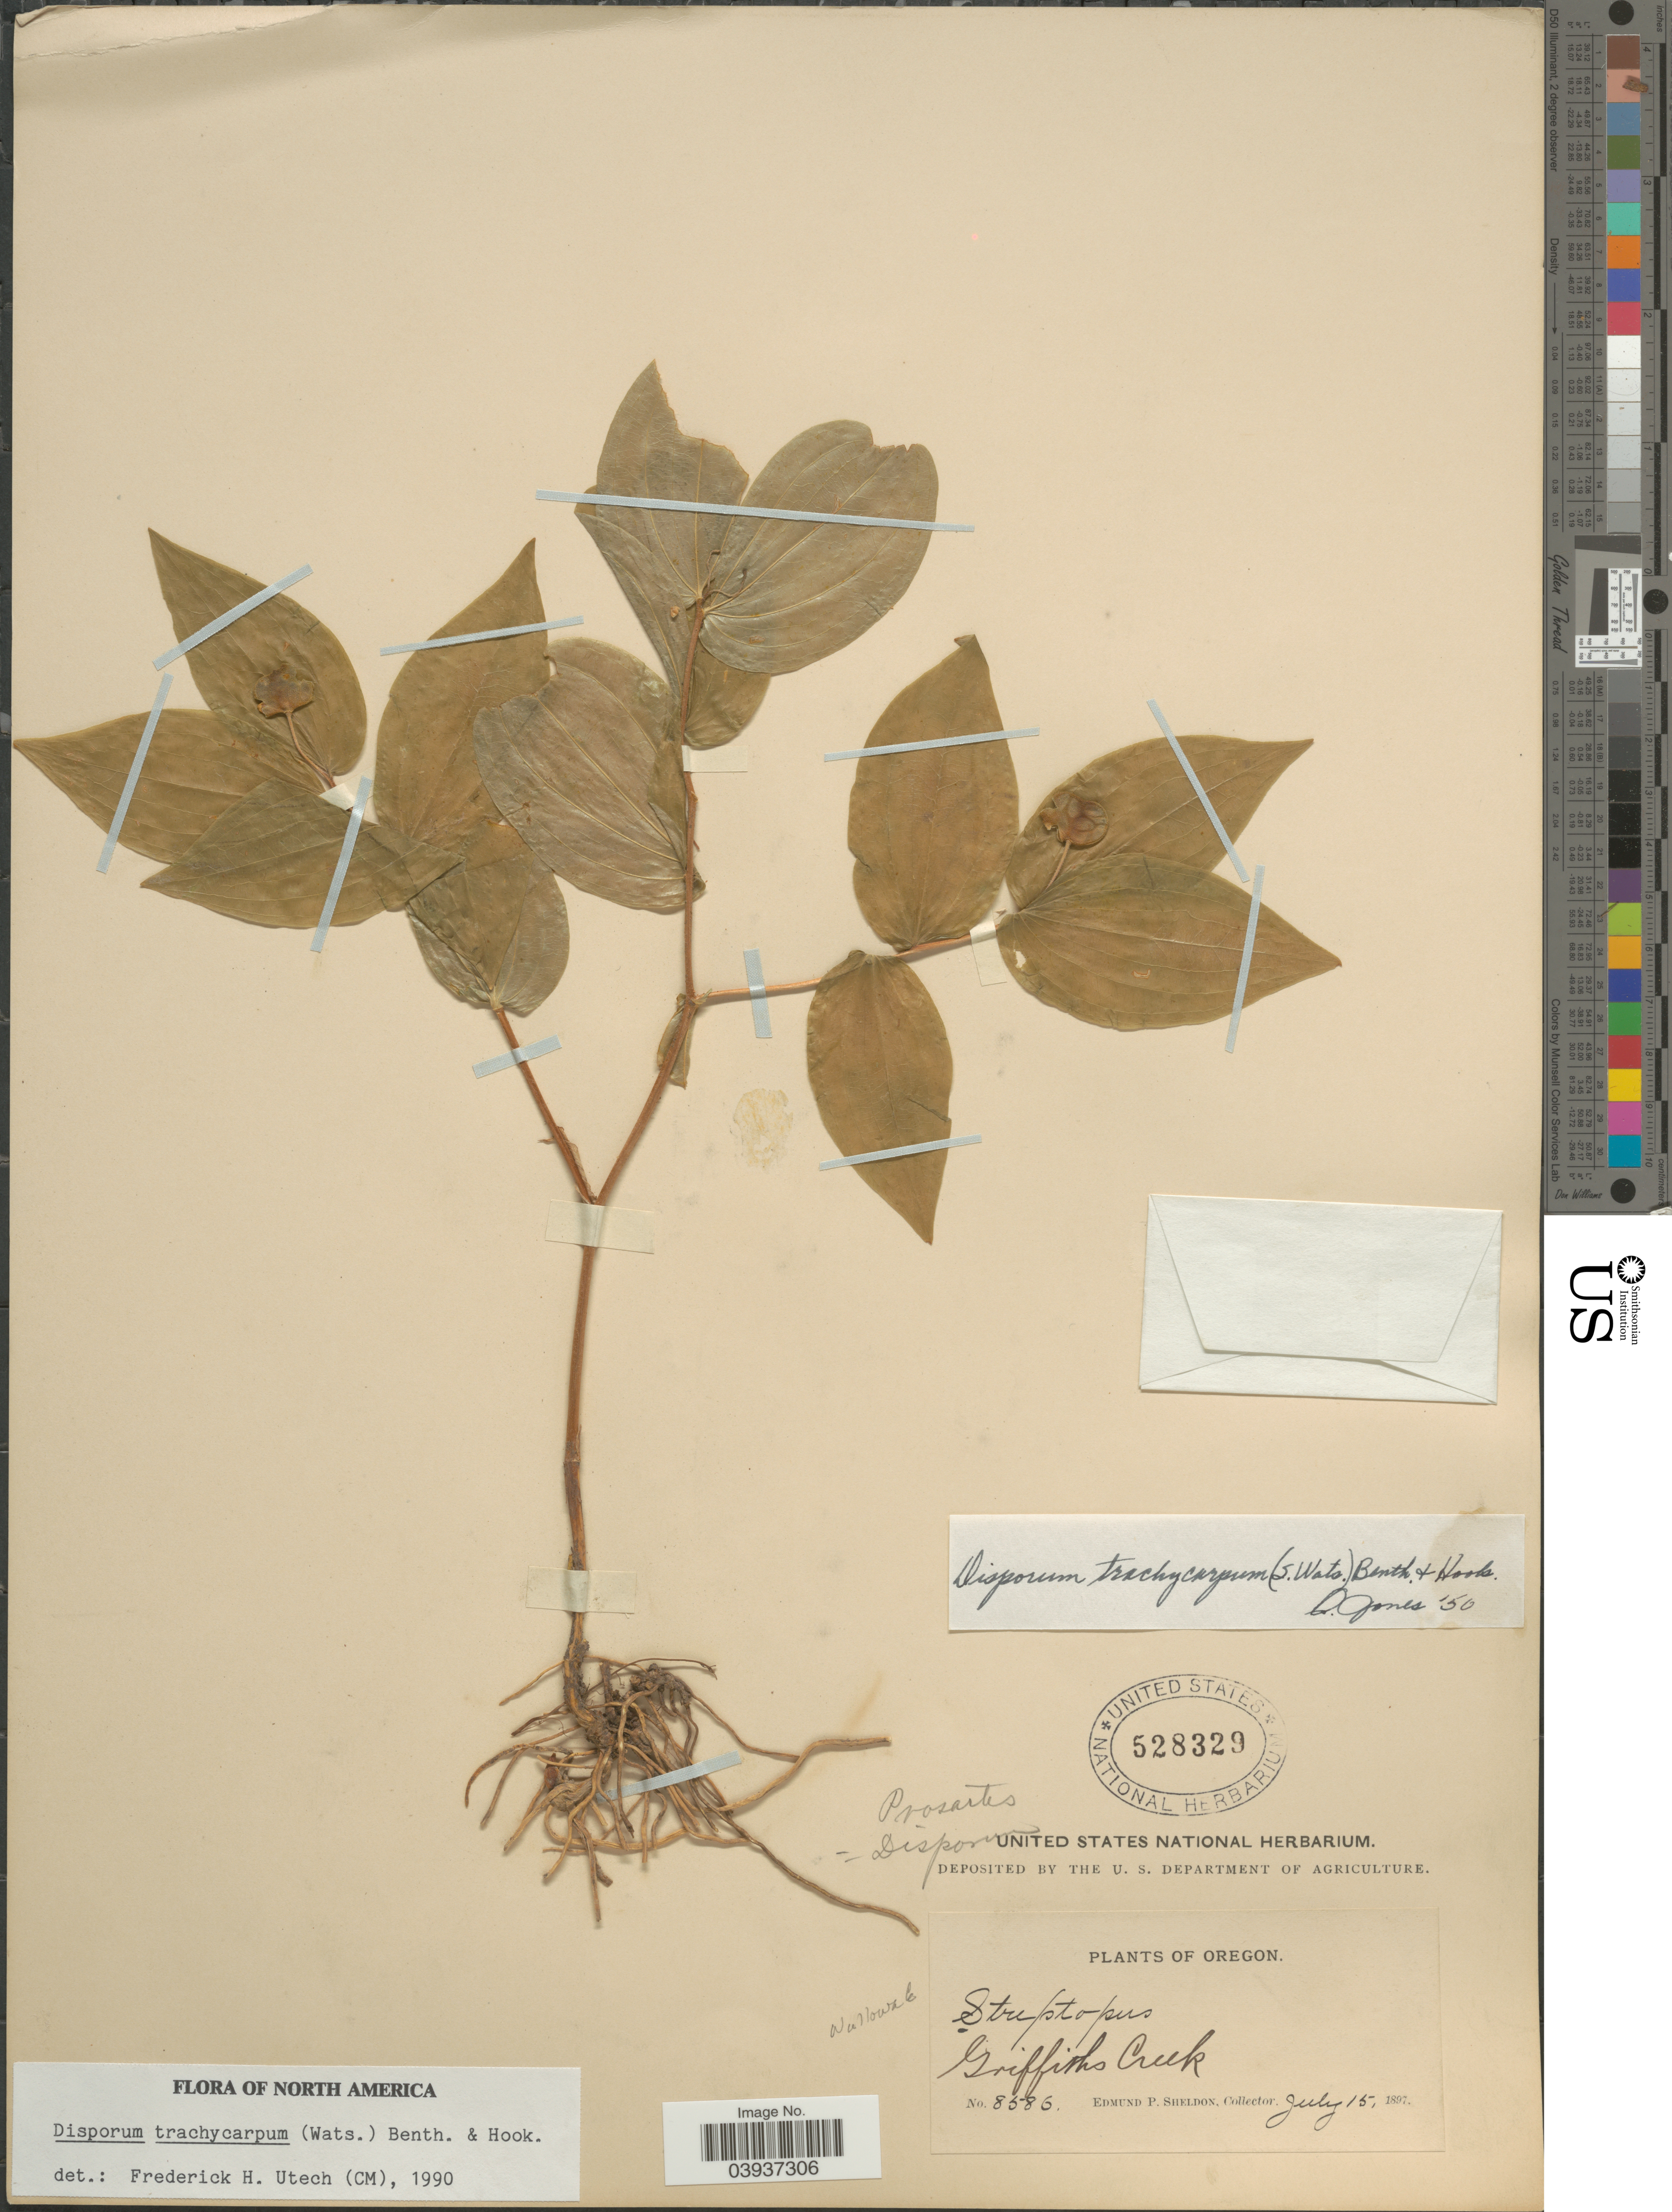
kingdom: Plantae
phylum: Tracheophyta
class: Liliopsida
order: Liliales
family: Colchicaceae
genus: Disporum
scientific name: Disporum trachycarpum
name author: (S. Watson) Benth. & Hook. f.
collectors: E. P. Sheldon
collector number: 8586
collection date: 1897-07-15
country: United States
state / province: Oregon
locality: Griffiths Creek.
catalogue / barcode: US 528329